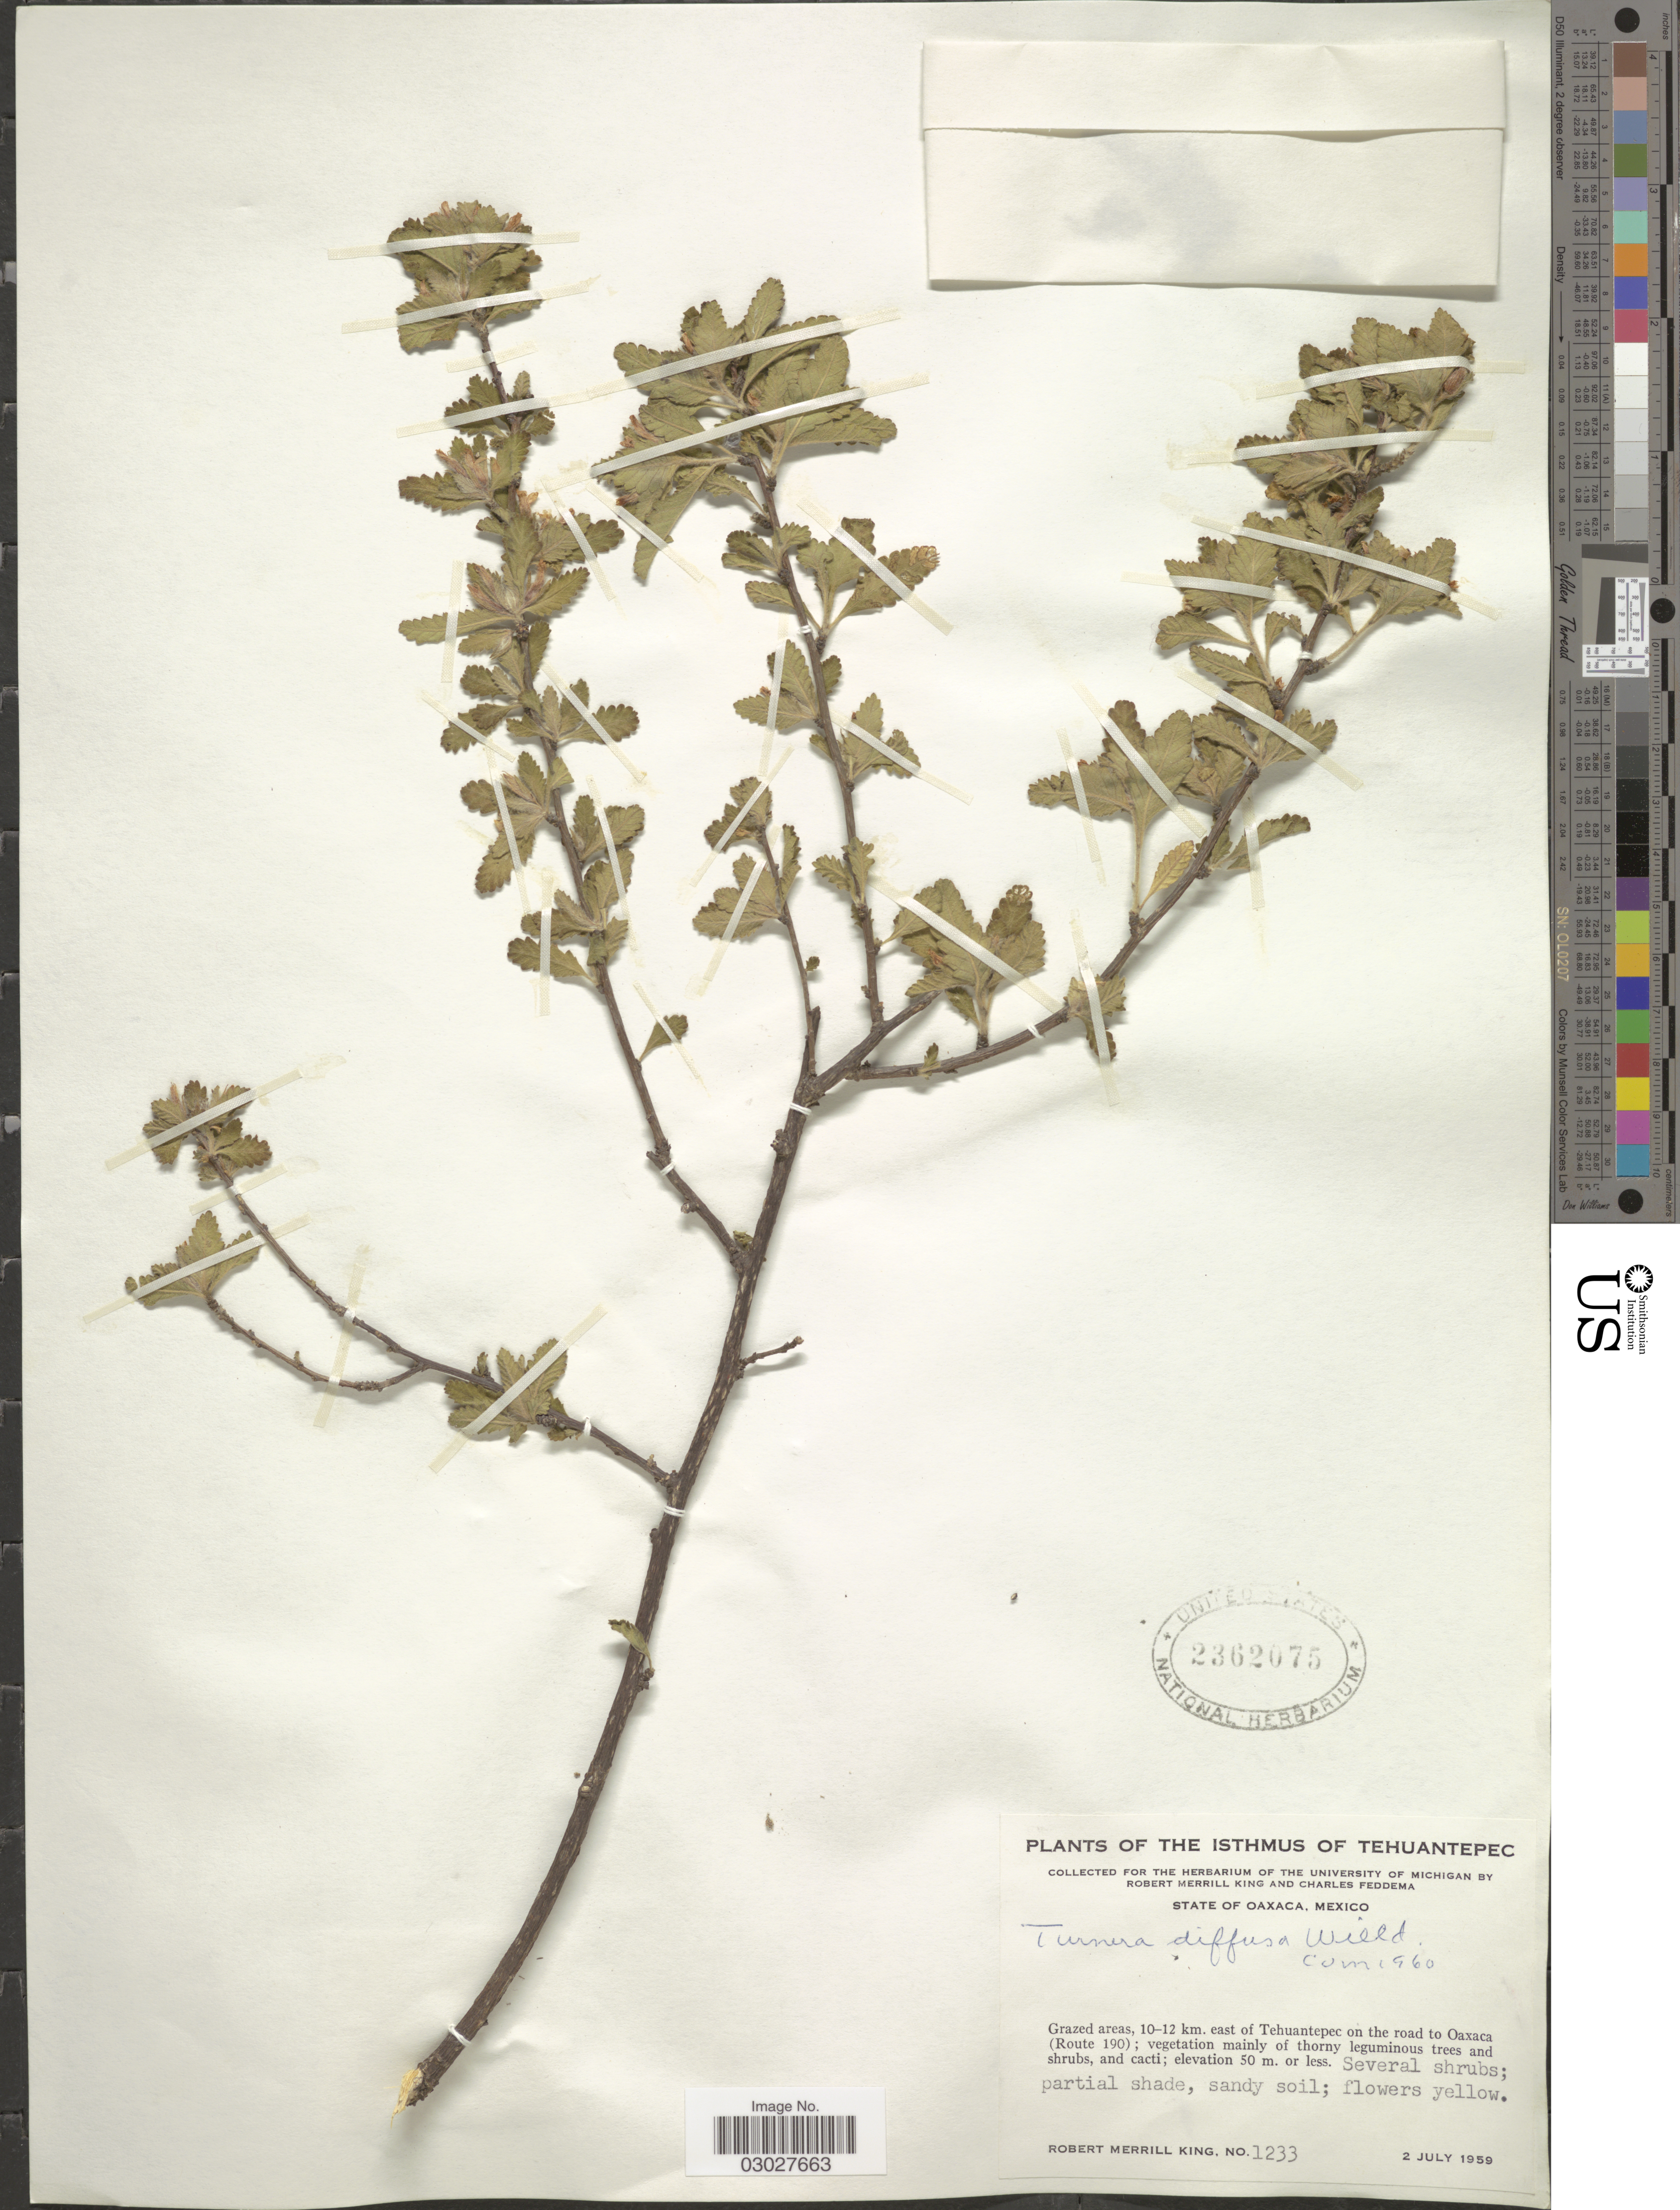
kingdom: Plantae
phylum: Tracheophyta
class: Magnoliopsida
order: Malpighiales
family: Turneraceae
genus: Turnera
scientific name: Turnera diffusa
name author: Willd. ex Schult.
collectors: R. M. King & C. Feddema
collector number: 1233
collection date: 1959-07-02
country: Mexico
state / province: Oaxaca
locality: Tehuantepec. 10-12 km. east of Tehuantepec on the road to Oaxaca (Route 190).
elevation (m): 50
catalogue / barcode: US 2362075